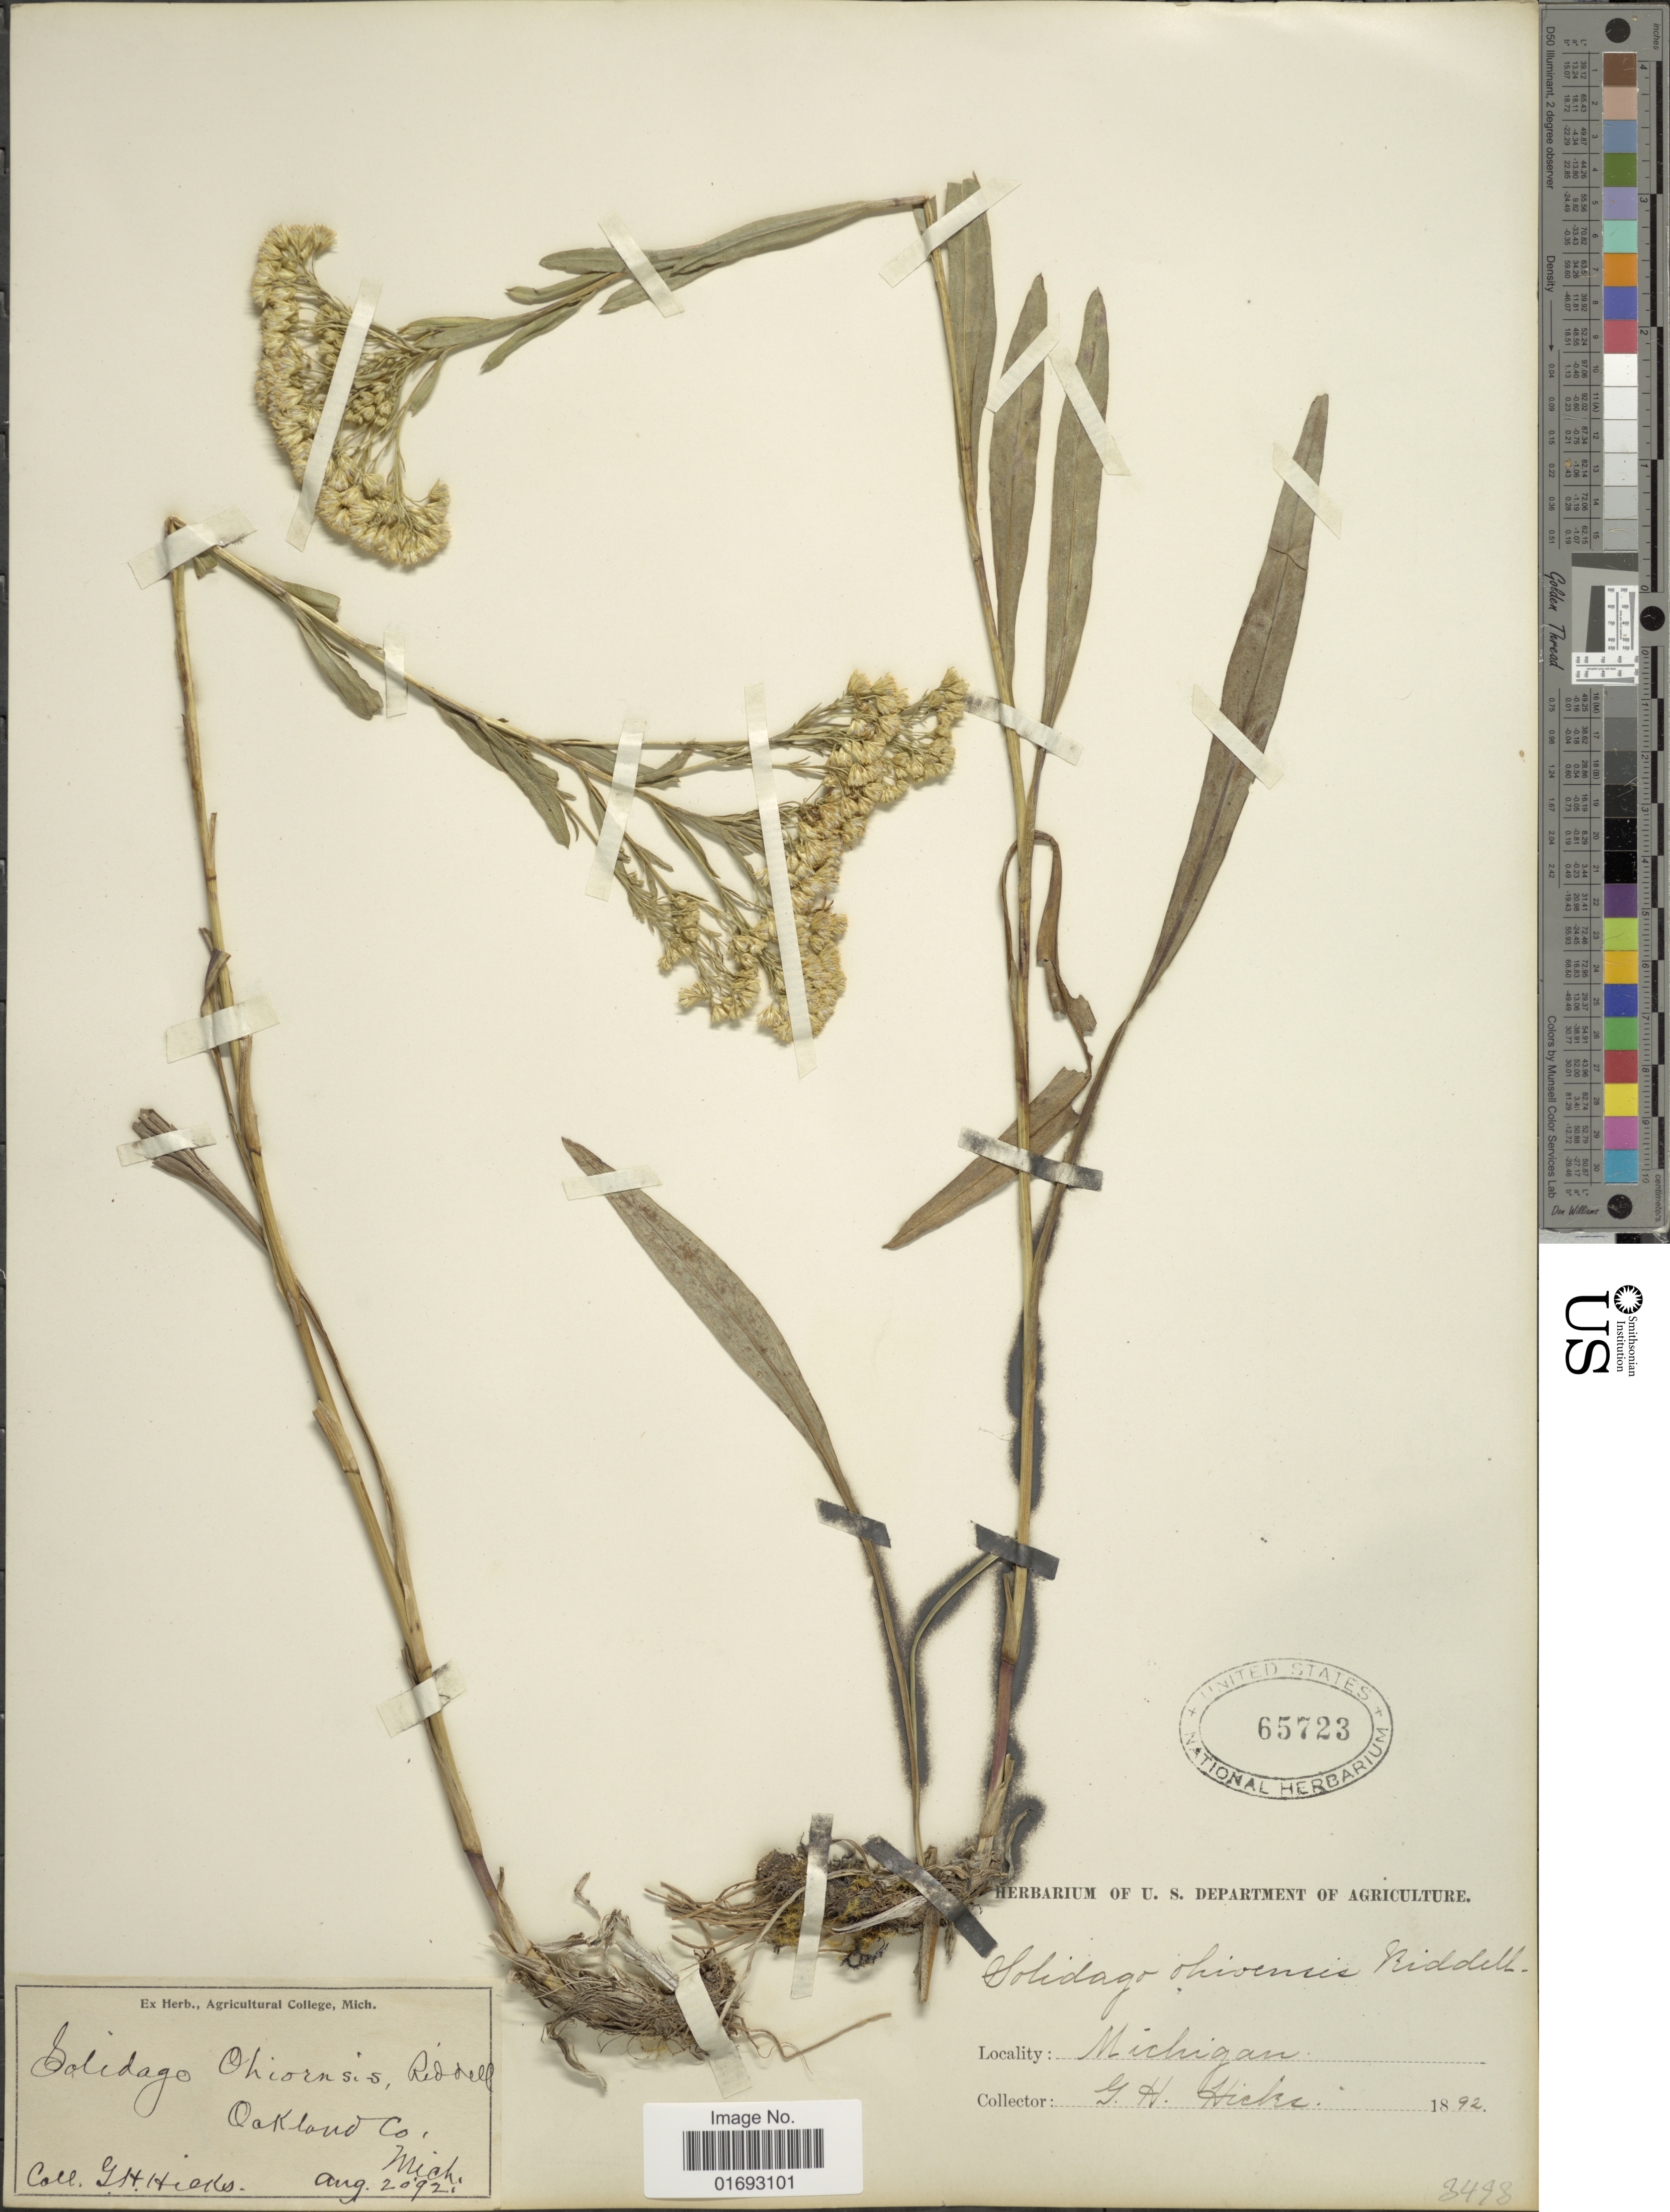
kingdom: Plantae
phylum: Tracheophyta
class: Magnoliopsida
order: Asterales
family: Asteraceae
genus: Oligoneuron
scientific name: Oligoneuron ohioense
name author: (Riddell) G.N. Jones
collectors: G. Hicks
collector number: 3498?*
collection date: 1892-08-20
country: United States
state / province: Michigan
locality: Oakland Co.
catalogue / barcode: US 65723